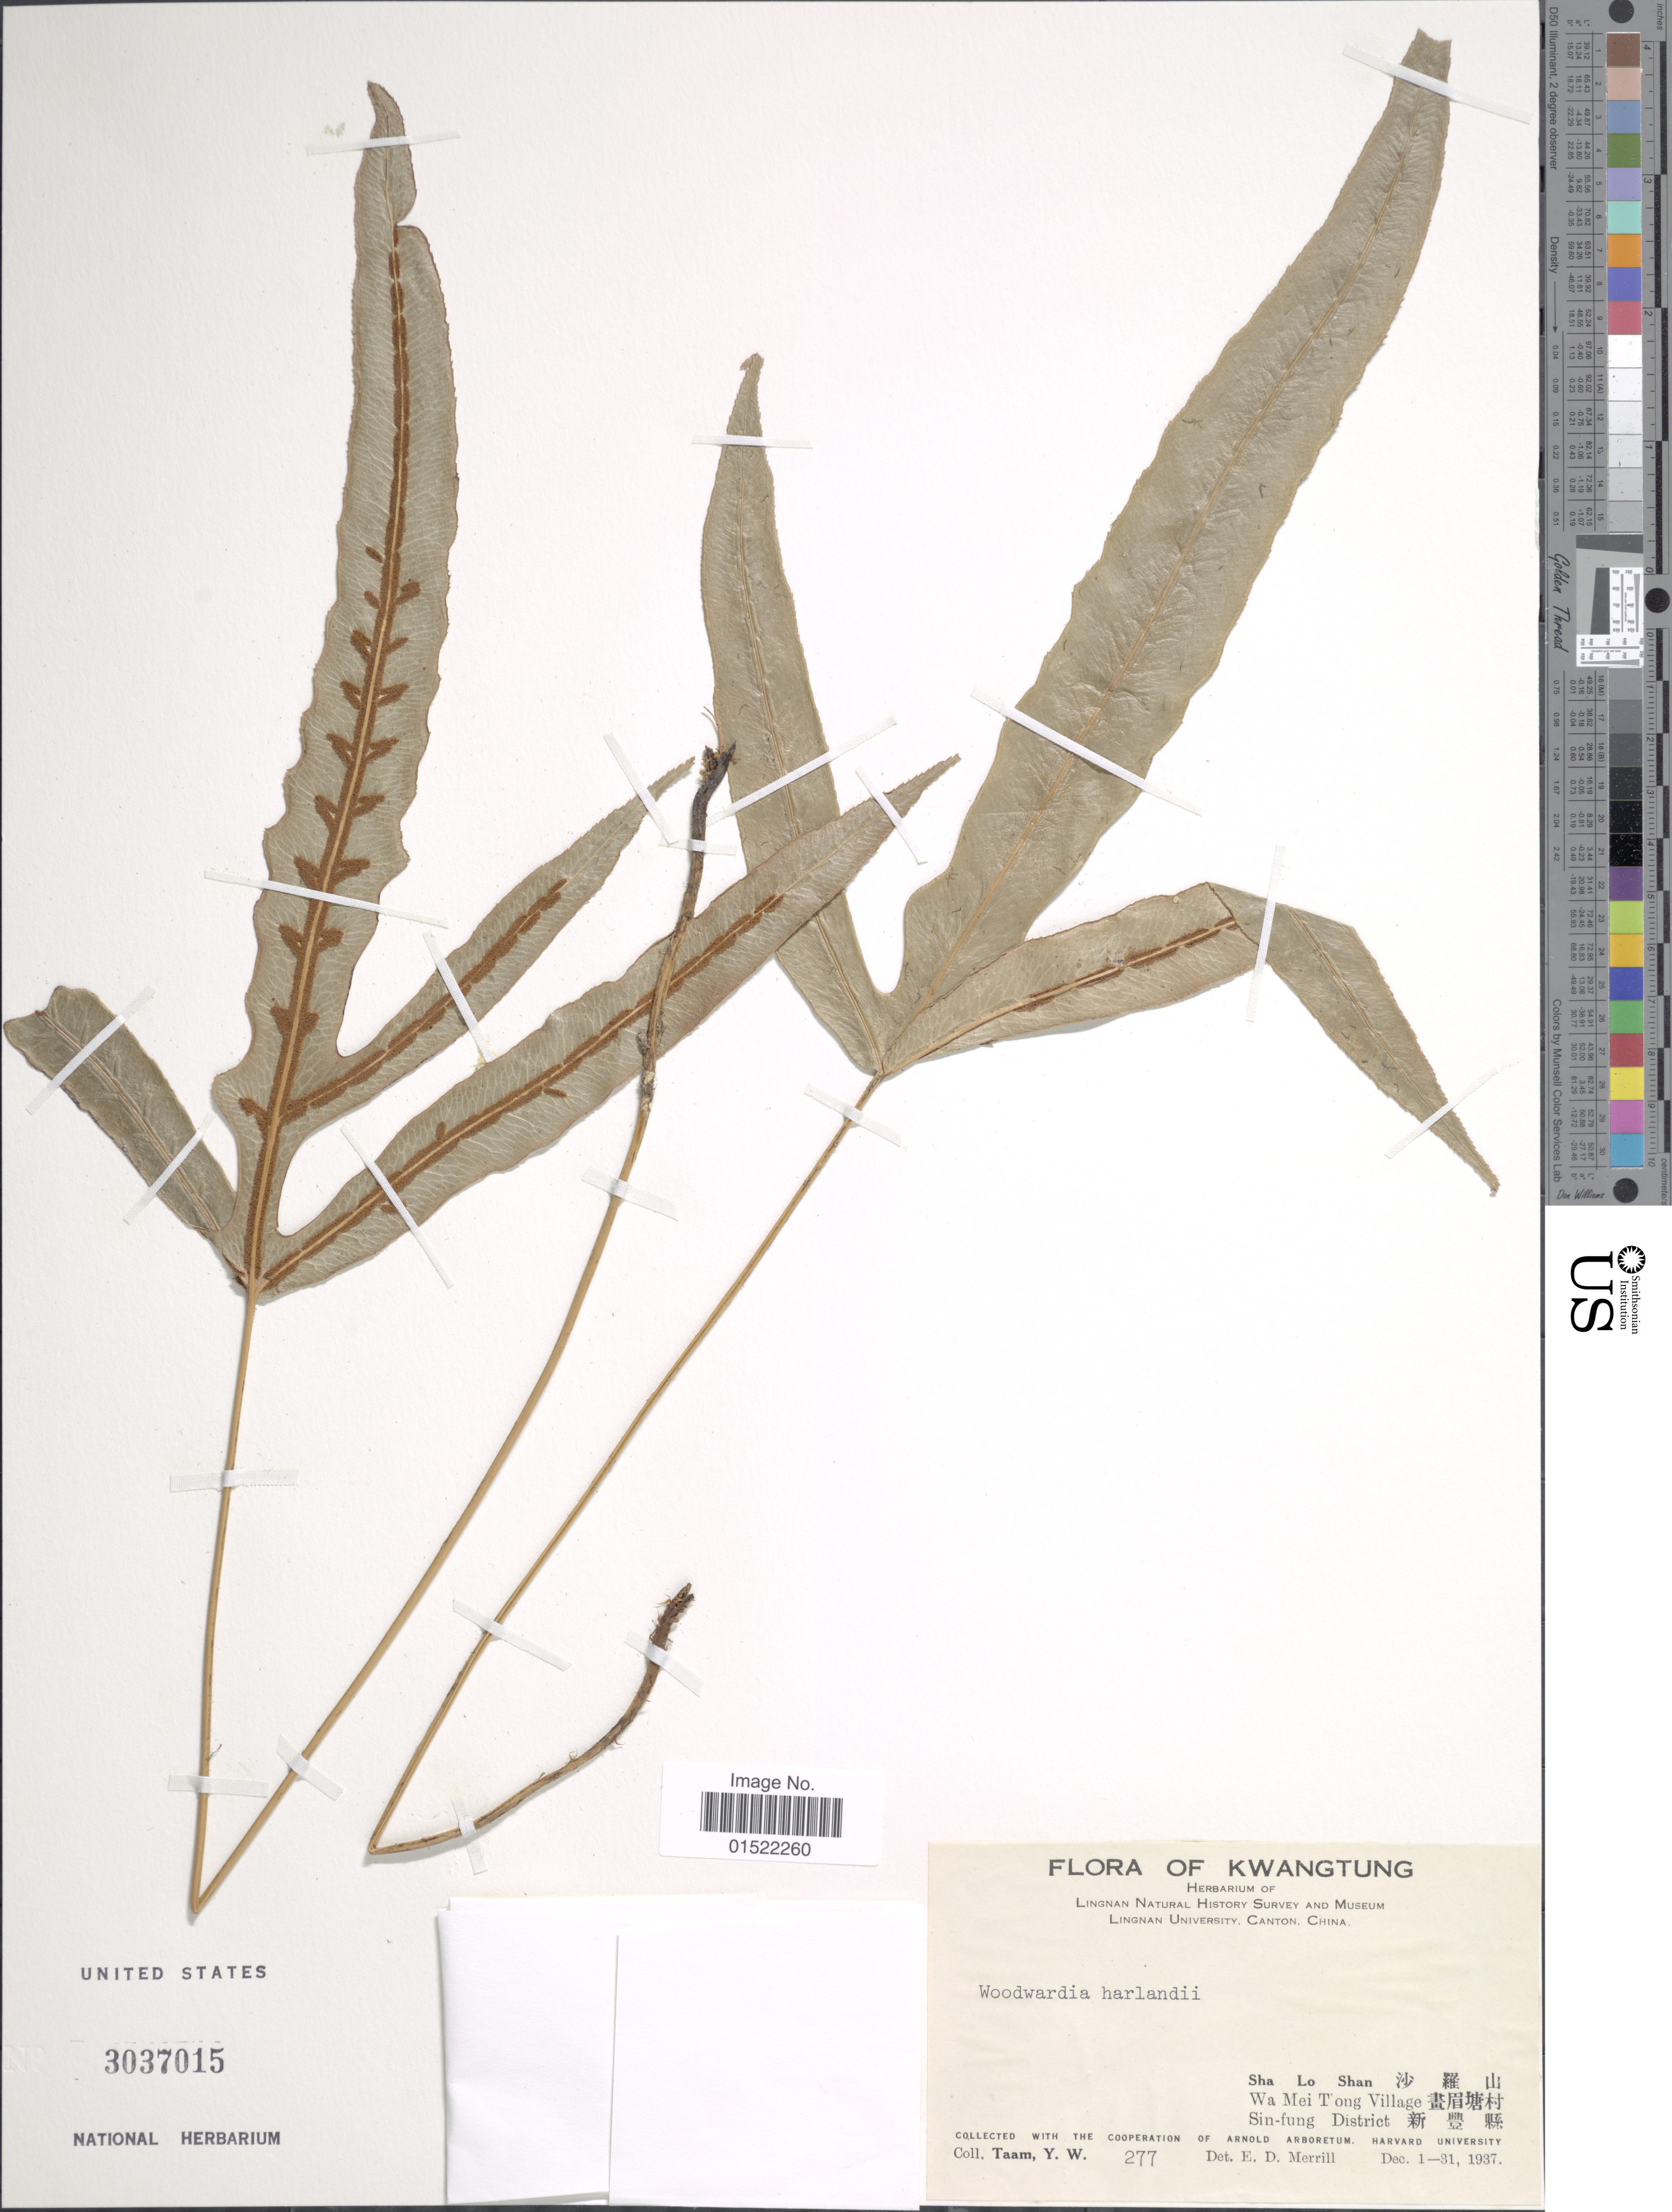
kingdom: Plantae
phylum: Tracheophyta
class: Polypodiopsida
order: Polypodiales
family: Blechnaceae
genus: Woodwardia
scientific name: Woodwardia harlandii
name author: Hook.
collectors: Y. W. Taam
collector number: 277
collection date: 1937-12-01/1937-12-31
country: China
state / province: Guangdong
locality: Kwangtung, Sha Lo Shan, Wa Mei Tong Village, Sin-fung District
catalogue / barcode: US 3037015